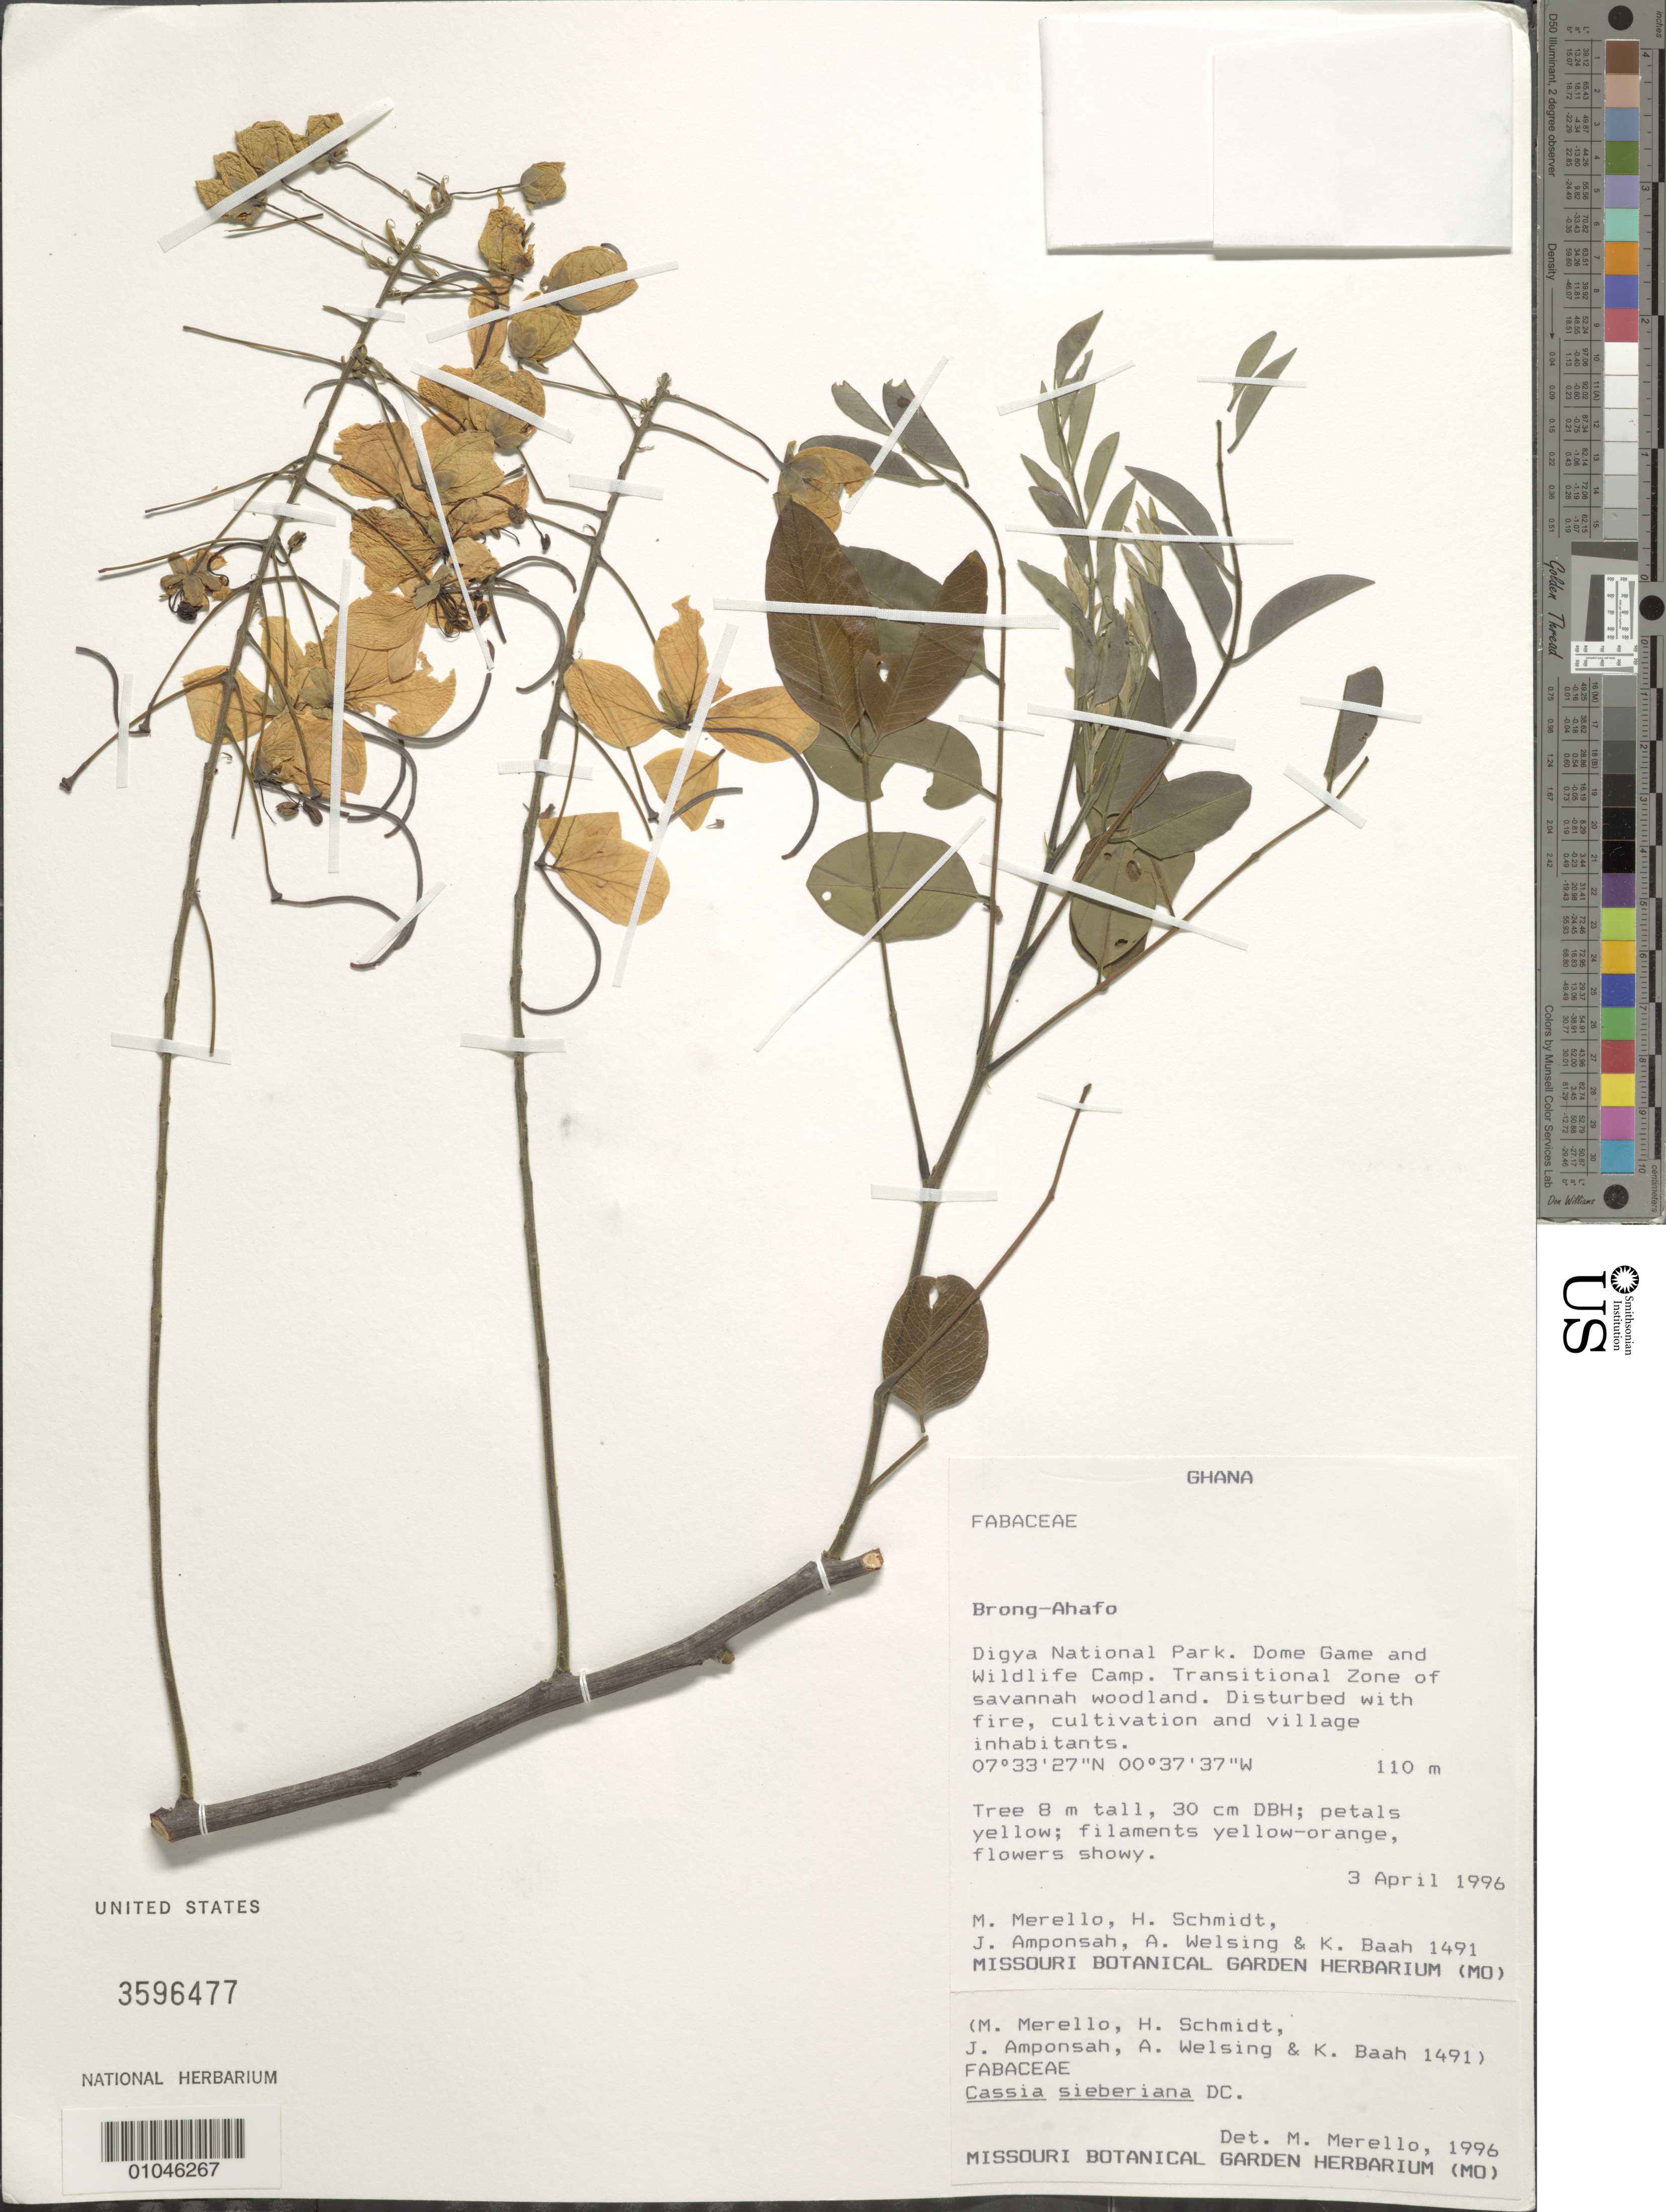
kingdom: Plantae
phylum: Tracheophyta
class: Magnoliopsida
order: Fabales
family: Fabaceae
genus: Cassia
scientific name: Cassia sieberiana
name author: DC.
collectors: M. Merello, H. H. Schmidt, J. Amponsah, A. Welsing & K. Baah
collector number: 1491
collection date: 1996-04-03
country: Ghana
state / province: Brong-ahafo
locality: Digya National Park, Dome Game and Wildlife Camp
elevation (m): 110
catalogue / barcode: US 3596477